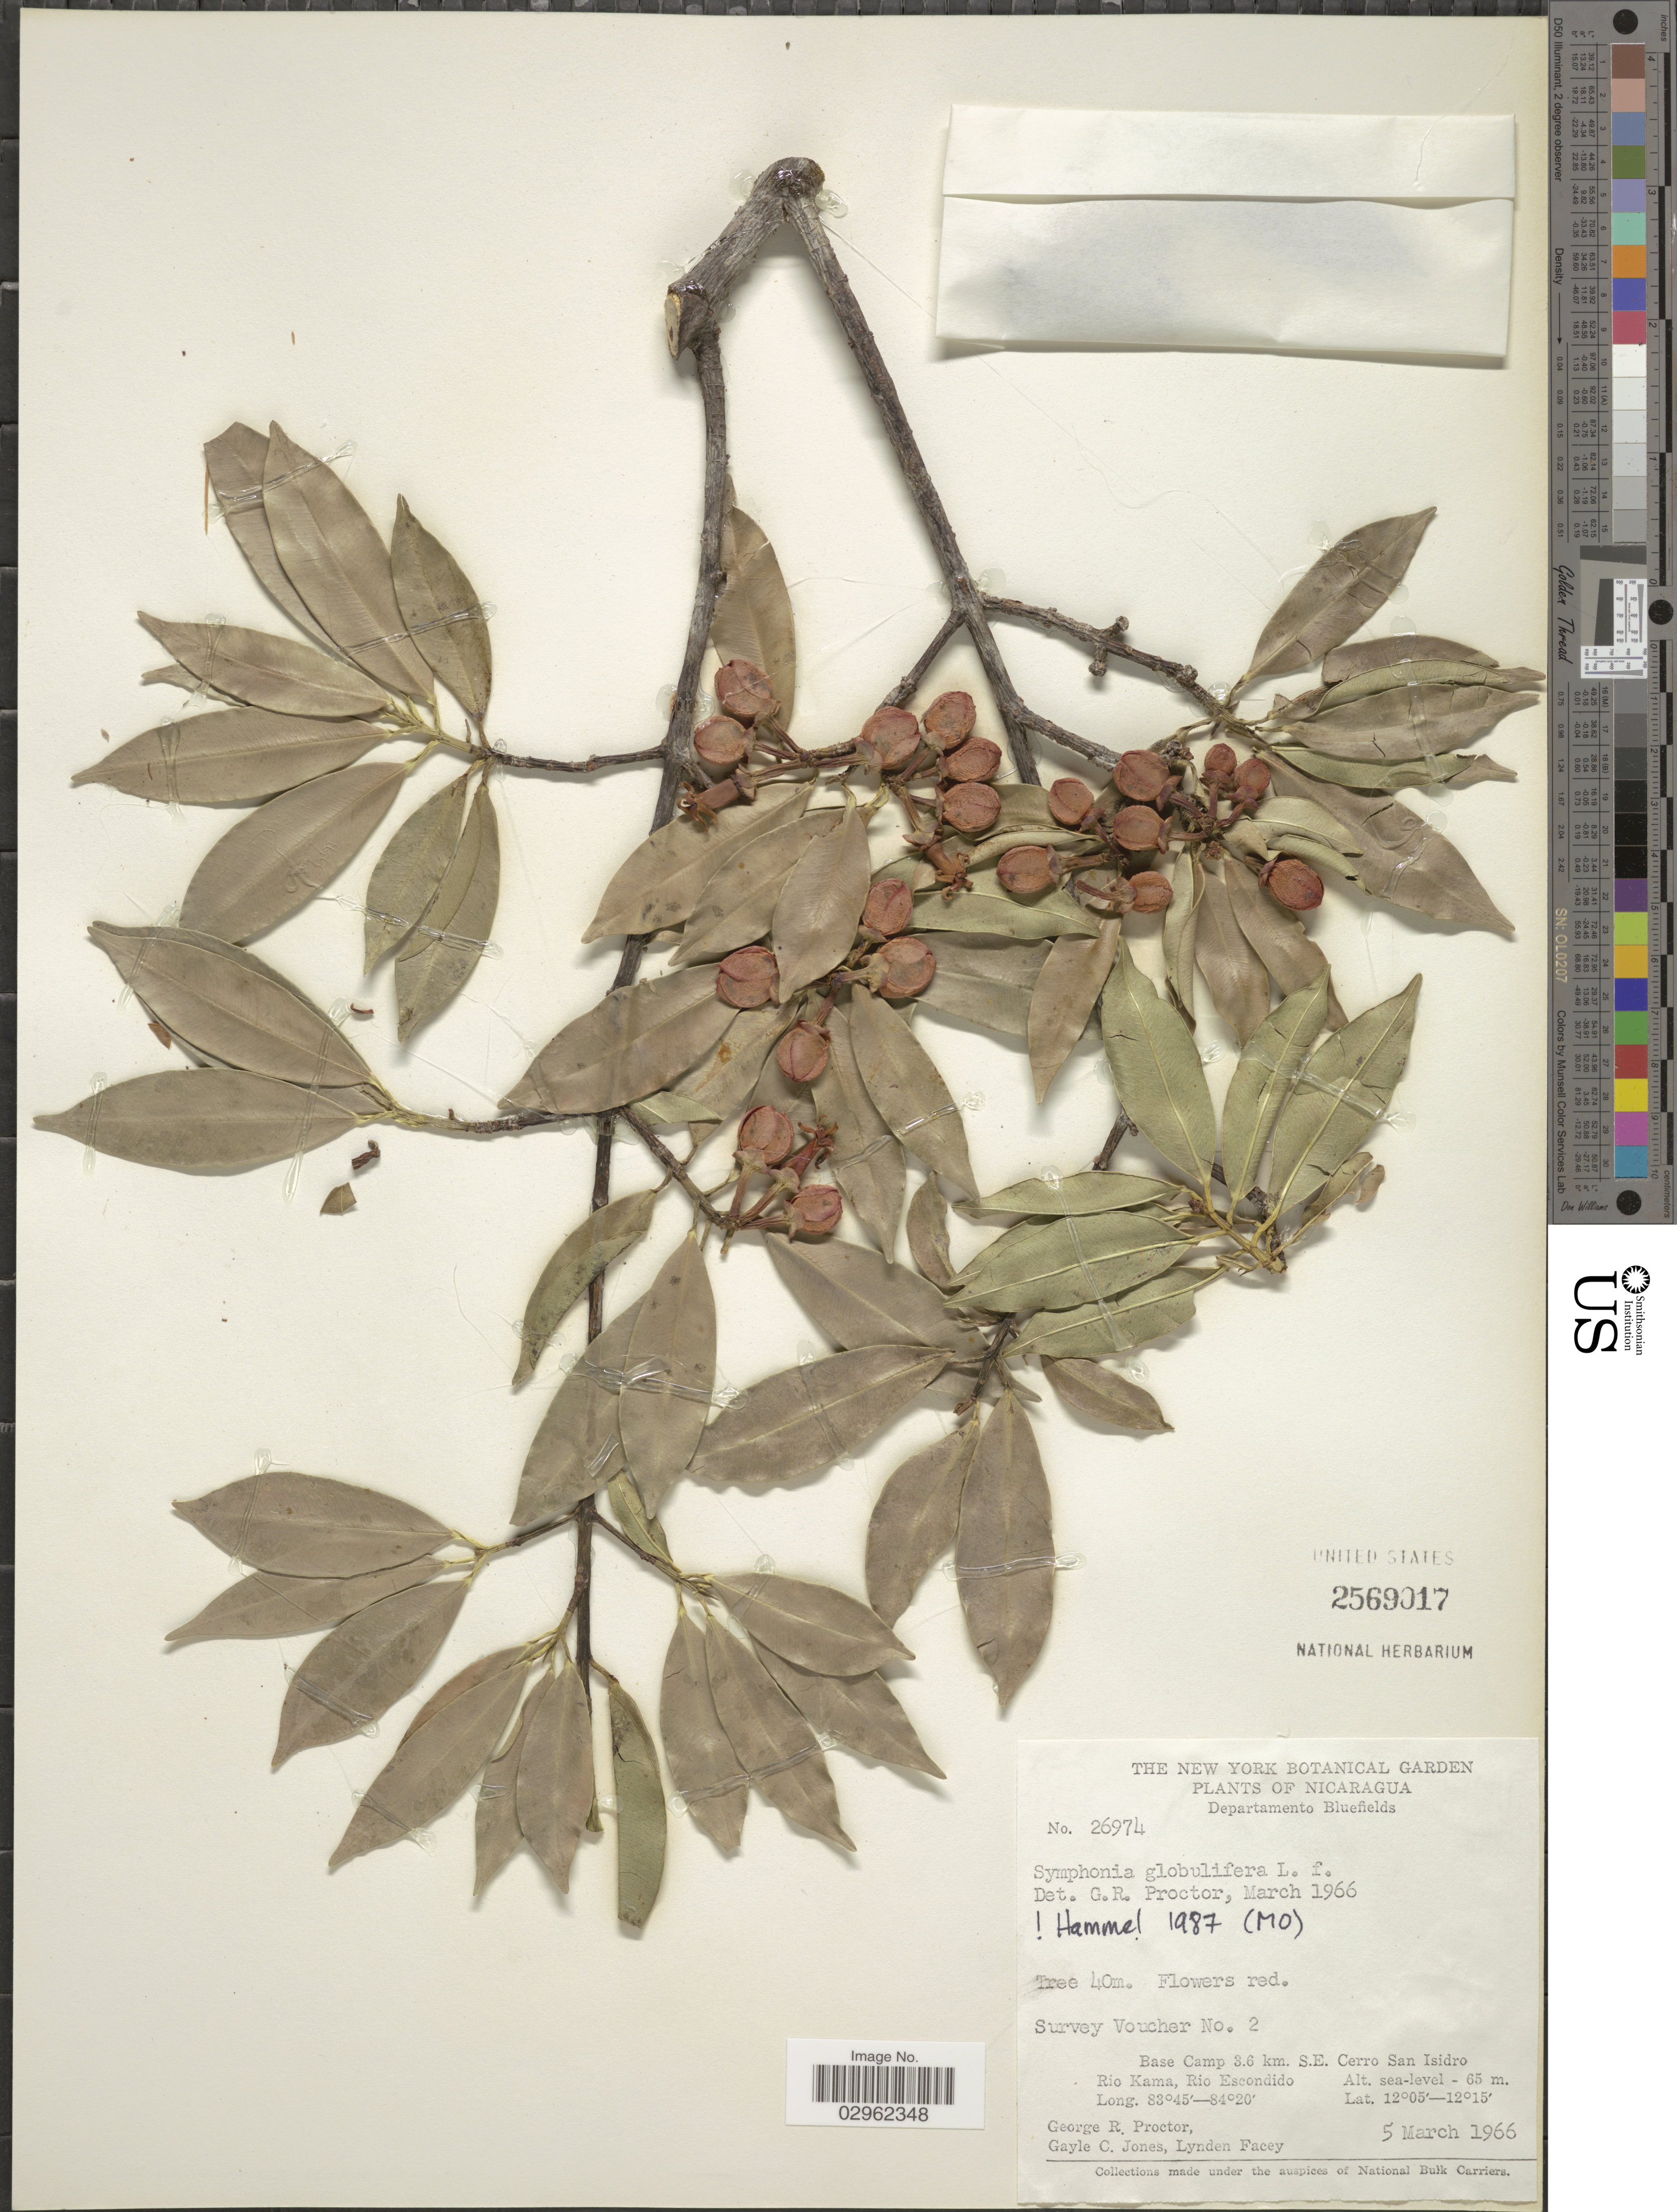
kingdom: Plantae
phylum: Tracheophyta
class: Magnoliopsida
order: Malpighiales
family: Clusiaceae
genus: Symphonia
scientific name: Symphonia globulifera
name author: L. f.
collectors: G. R. Proctor, G. C. Jones & L. Facey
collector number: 26974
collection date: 1966-03-05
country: Nicaragua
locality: Departamento Bluefields. Base Camp 3.6 km. S.E. Cerro San Isidro. Rio Kama, Rio Escondido.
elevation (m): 0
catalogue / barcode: US 2569017